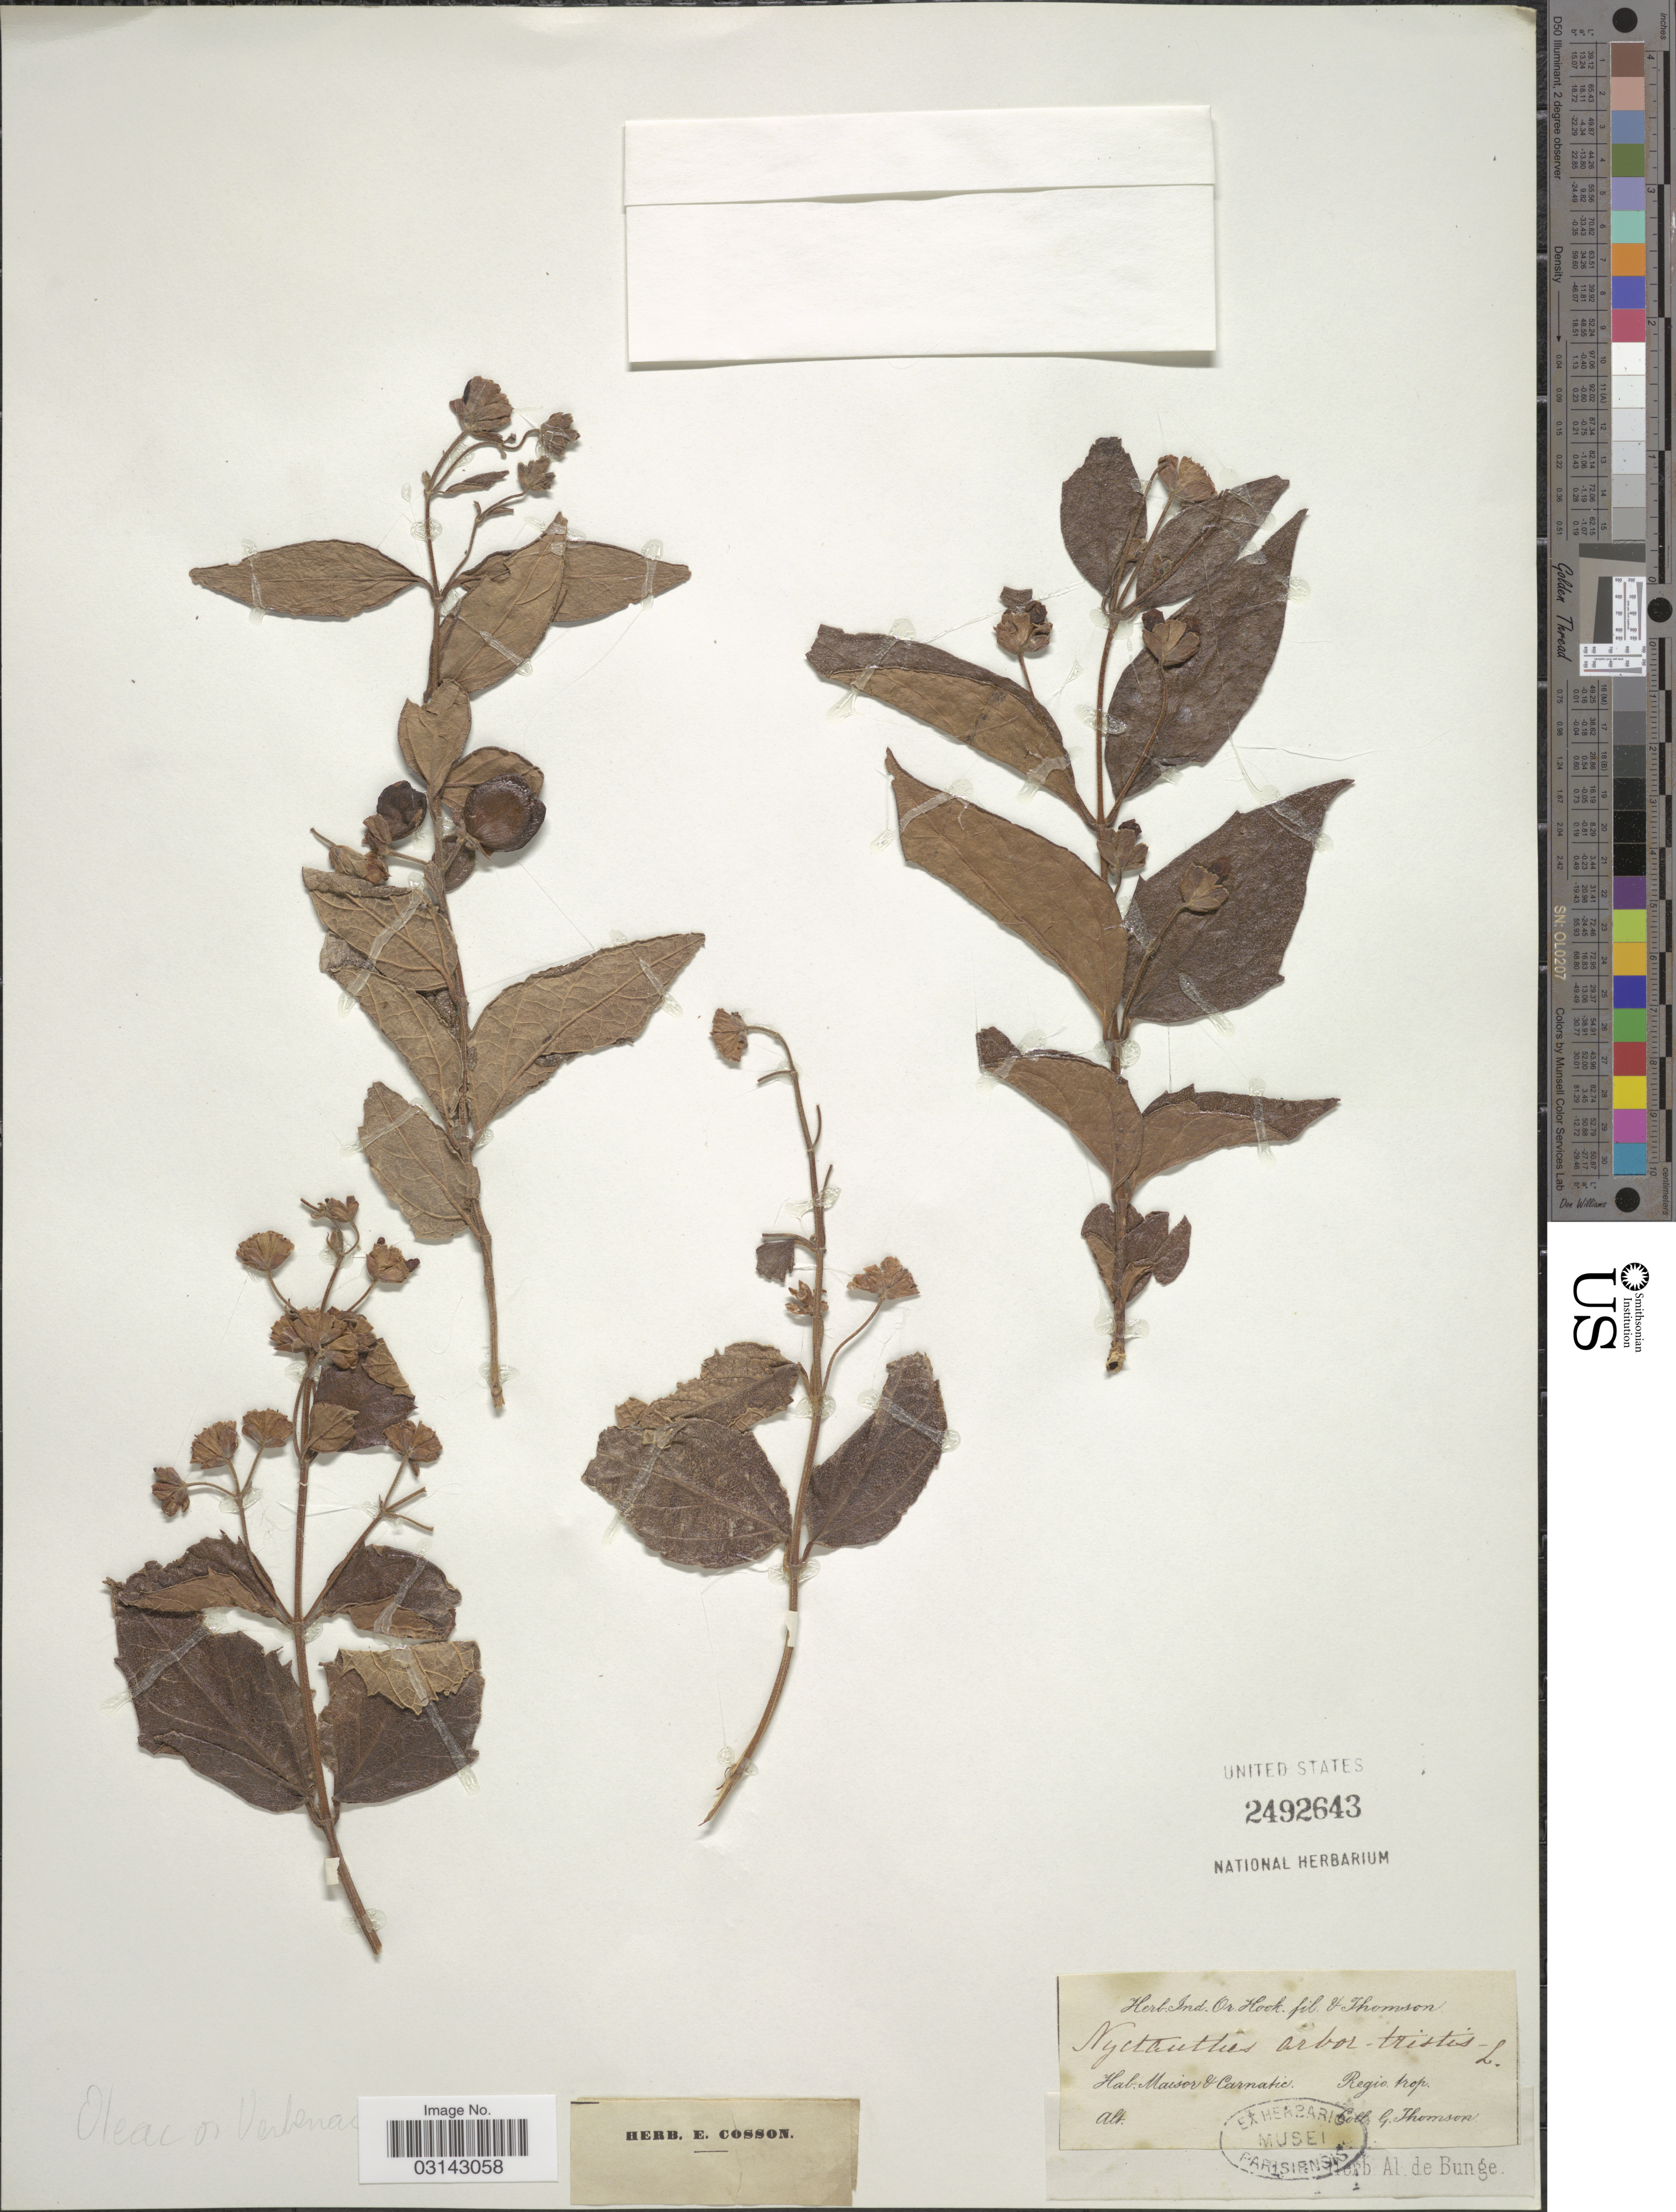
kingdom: Plantae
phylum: Tracheophyta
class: Magnoliopsida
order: Lamiales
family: Oleaceae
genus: Nyctanthes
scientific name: Nyctanthes arbor-tristis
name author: L.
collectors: G. Thomson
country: India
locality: Maisor & Carmatic. Regio trop.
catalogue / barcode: US 2492643